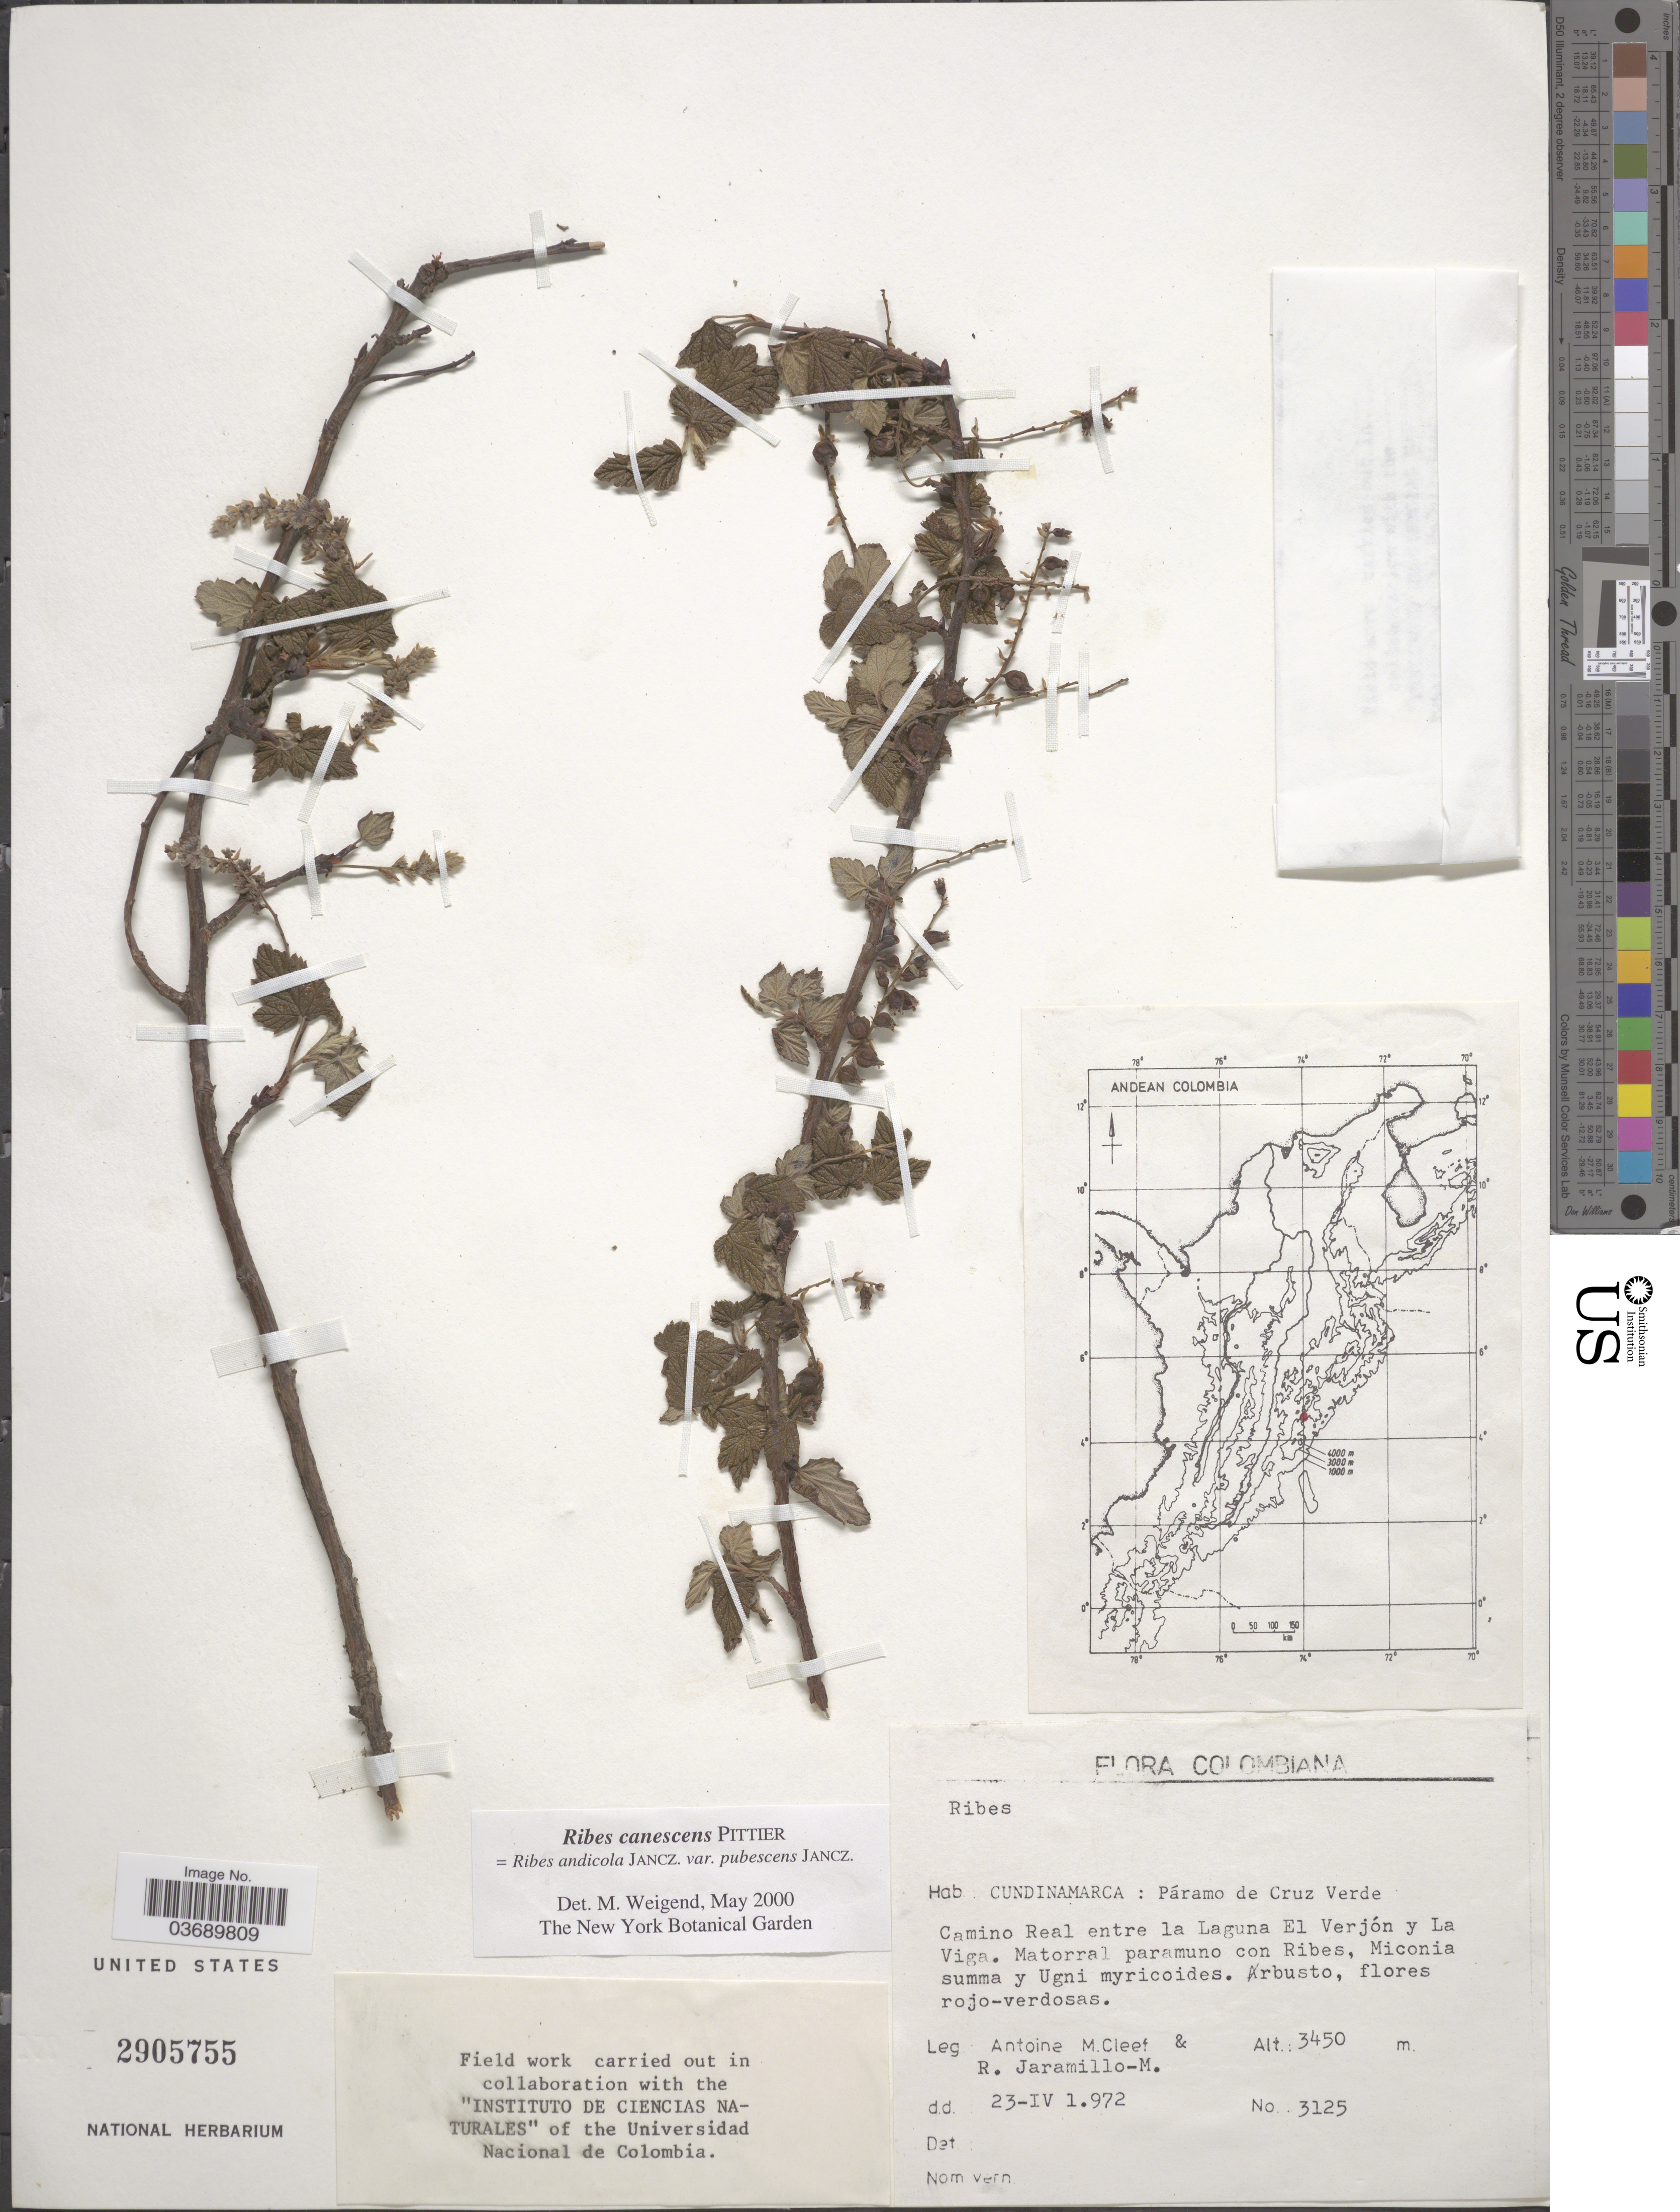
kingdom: Plantae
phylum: Tracheophyta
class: Magnoliopsida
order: Saxifragales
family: Grossulariaceae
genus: Ribes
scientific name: Ribes canescens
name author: Pittier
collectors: A. M. Cleef & R. Jaramillo M.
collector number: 3125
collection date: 1972-04-23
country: Colombia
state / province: Cundinamarca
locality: Páramo de Cruz Verde. Camino Real entre la Laguna El Verjón y La Viga.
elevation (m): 3450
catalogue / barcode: US 2905755